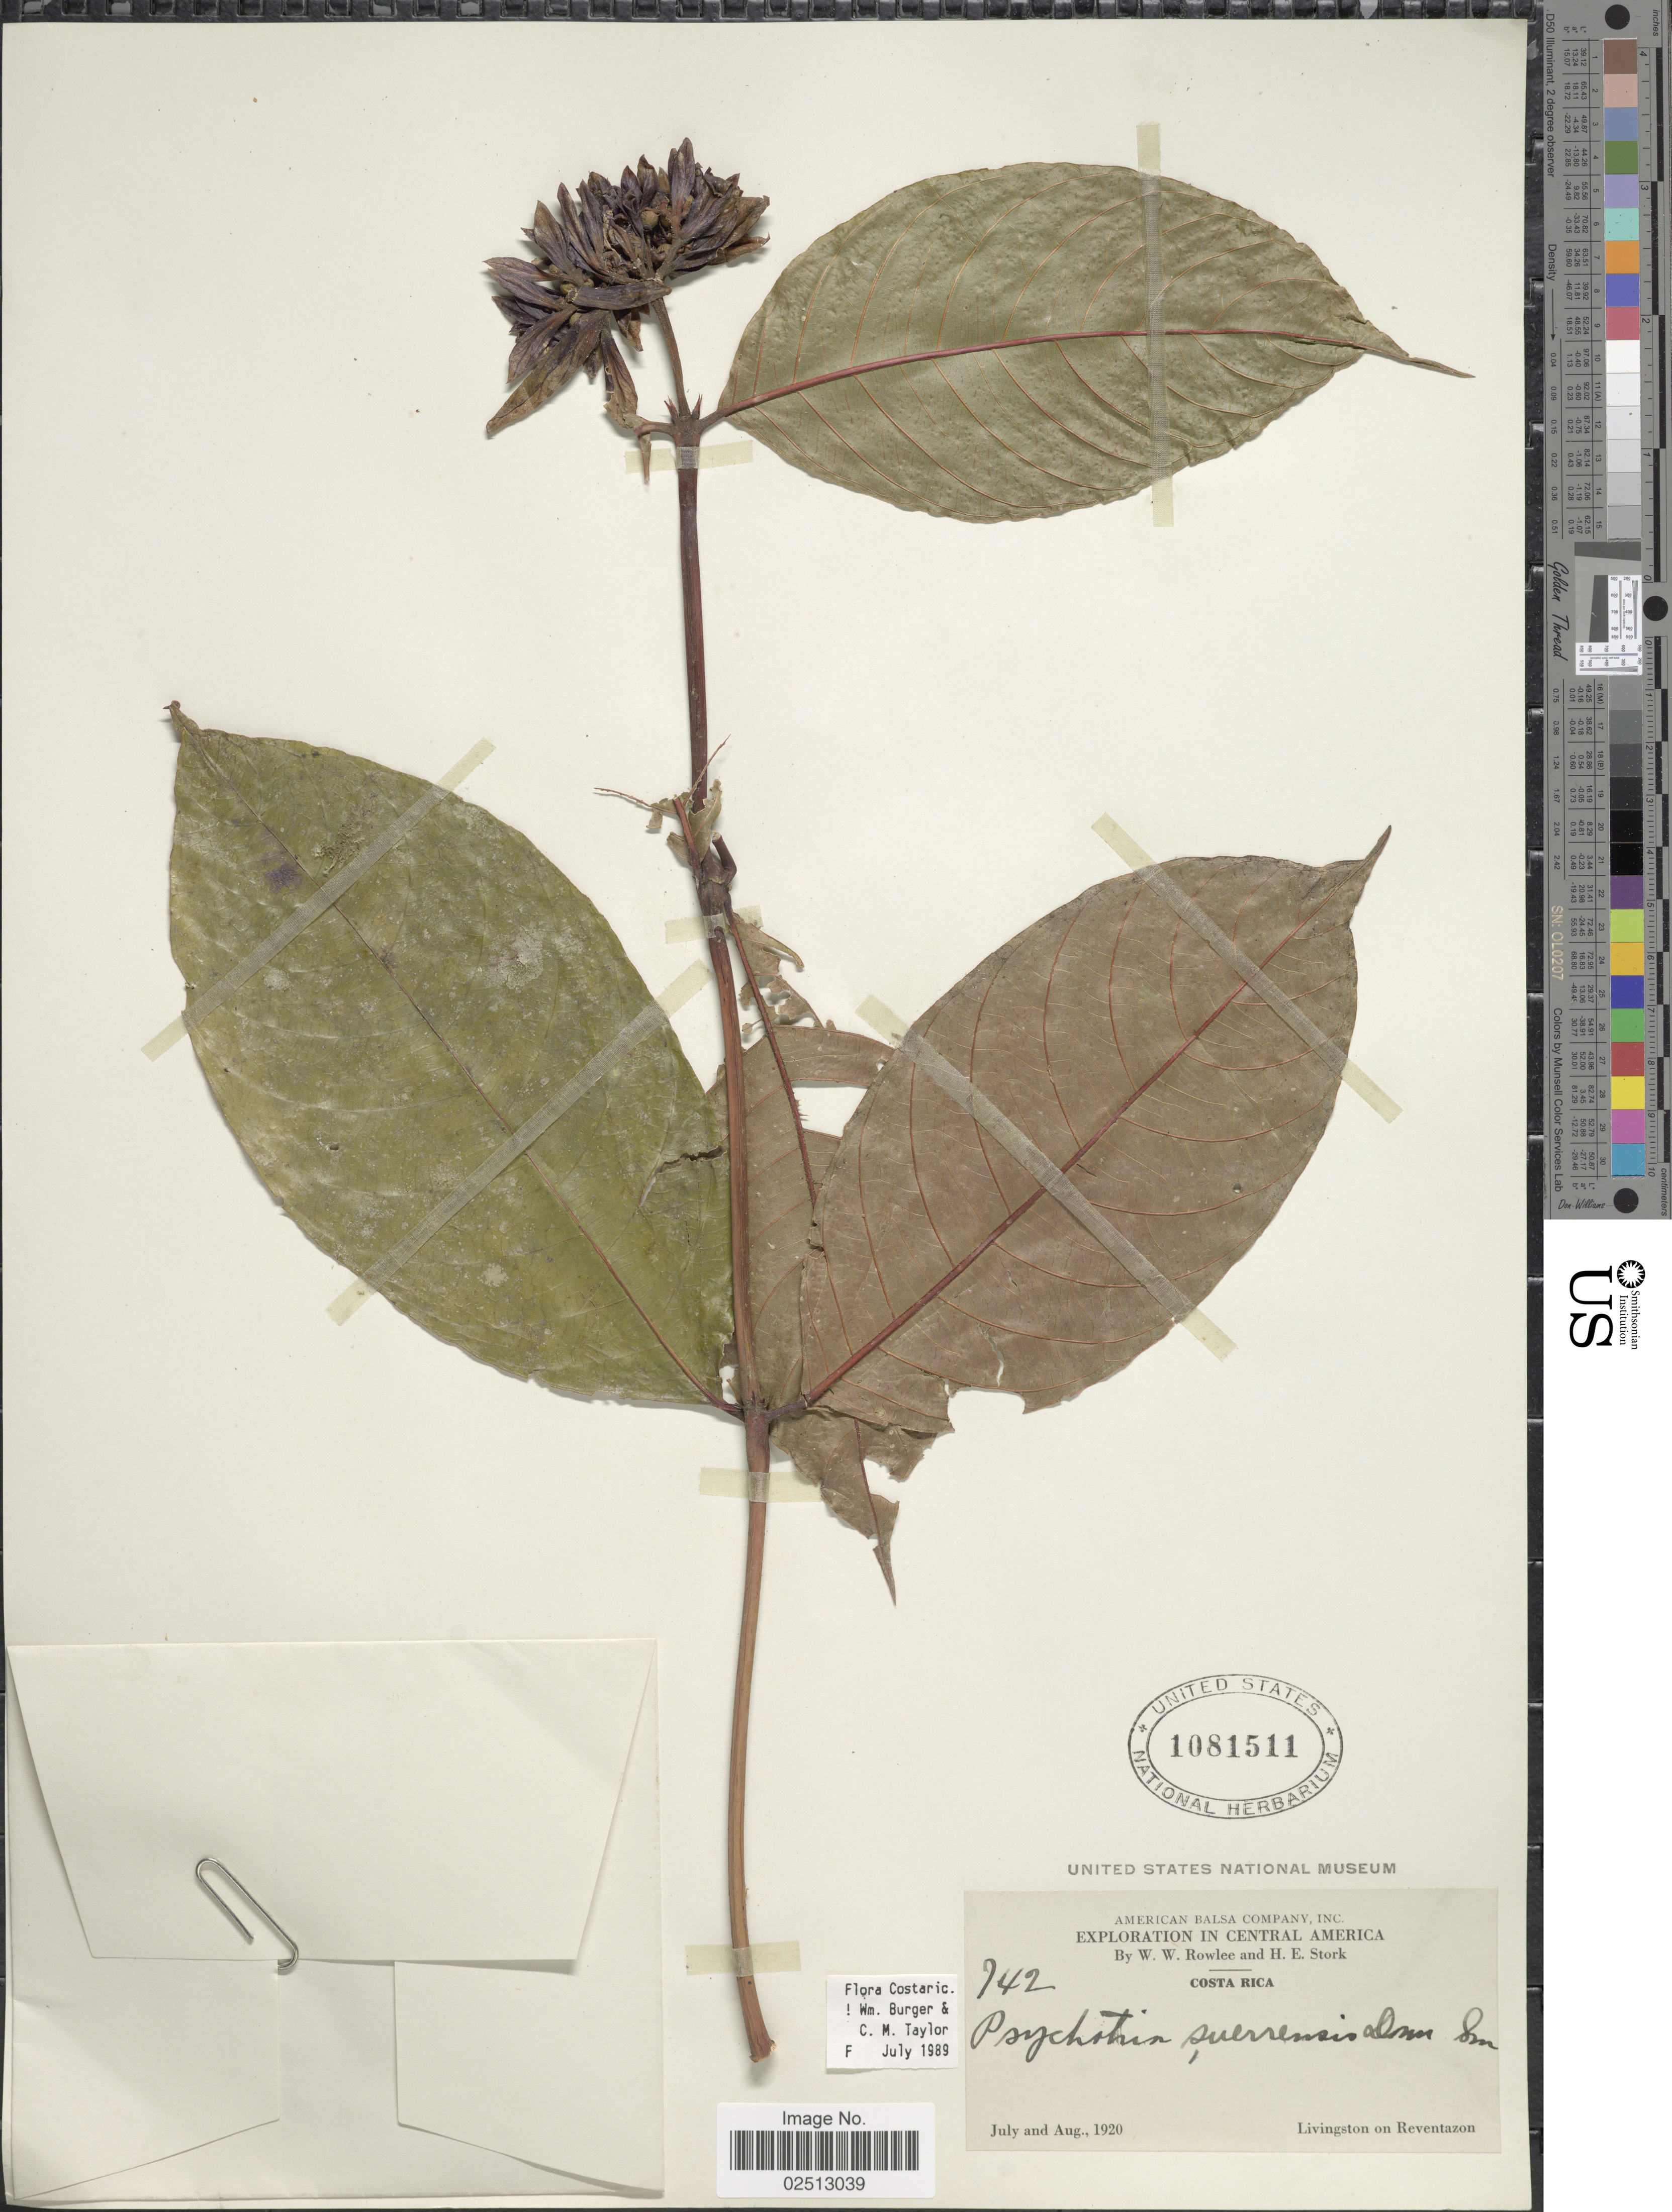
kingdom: Plantae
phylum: Tracheophyta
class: Magnoliopsida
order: Gentianales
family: Rubiaceae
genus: Psychotria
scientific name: Psychotria suerrensis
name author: Donn. Sm.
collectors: W. W. Rowlee & H. E. Stork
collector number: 742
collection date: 1920-08-07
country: Costa Rica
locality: Costa Rica, Livingston on Reventazon.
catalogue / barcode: US 1081511